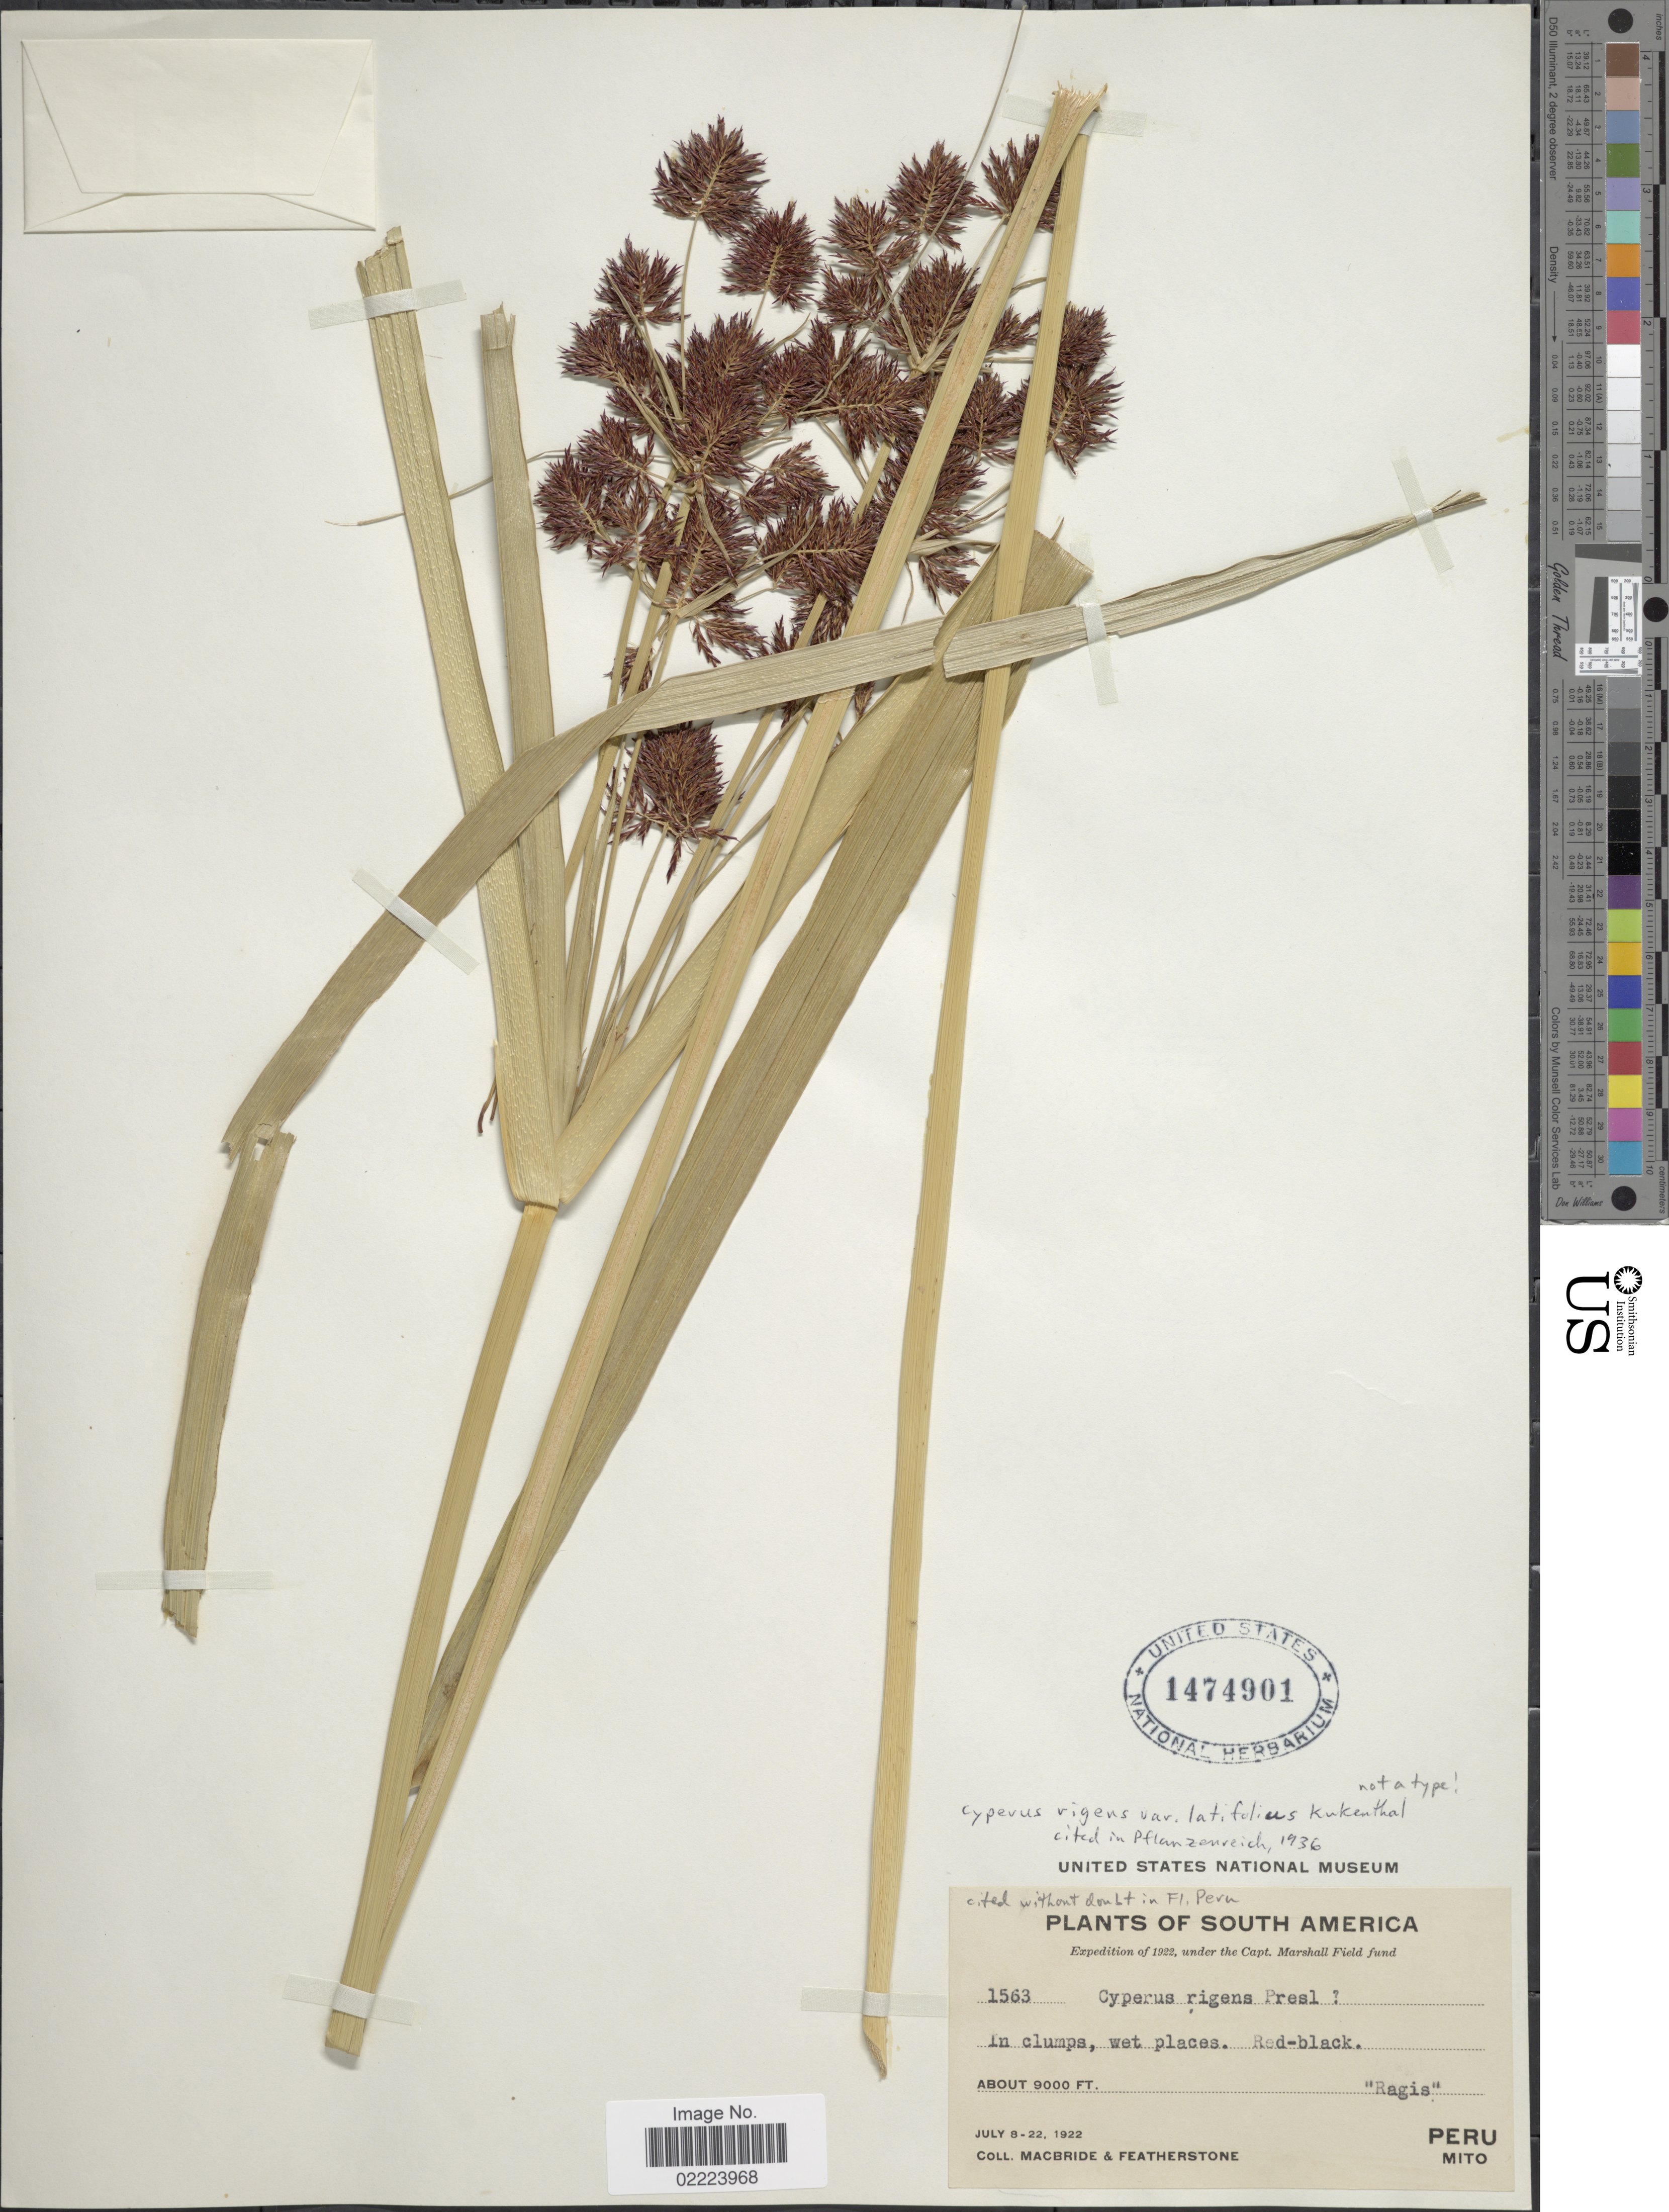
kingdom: Plantae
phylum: Tracheophyta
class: Liliopsida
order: Poales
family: Cyperaceae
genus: Cyperus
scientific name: Cyperus rigens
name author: J. Presl & C. Presl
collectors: Macbride, -- & -. Featherstone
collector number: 1563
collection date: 1922-07-08/1922-07-22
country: Peru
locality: Mito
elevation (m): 2743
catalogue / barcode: US 1474901